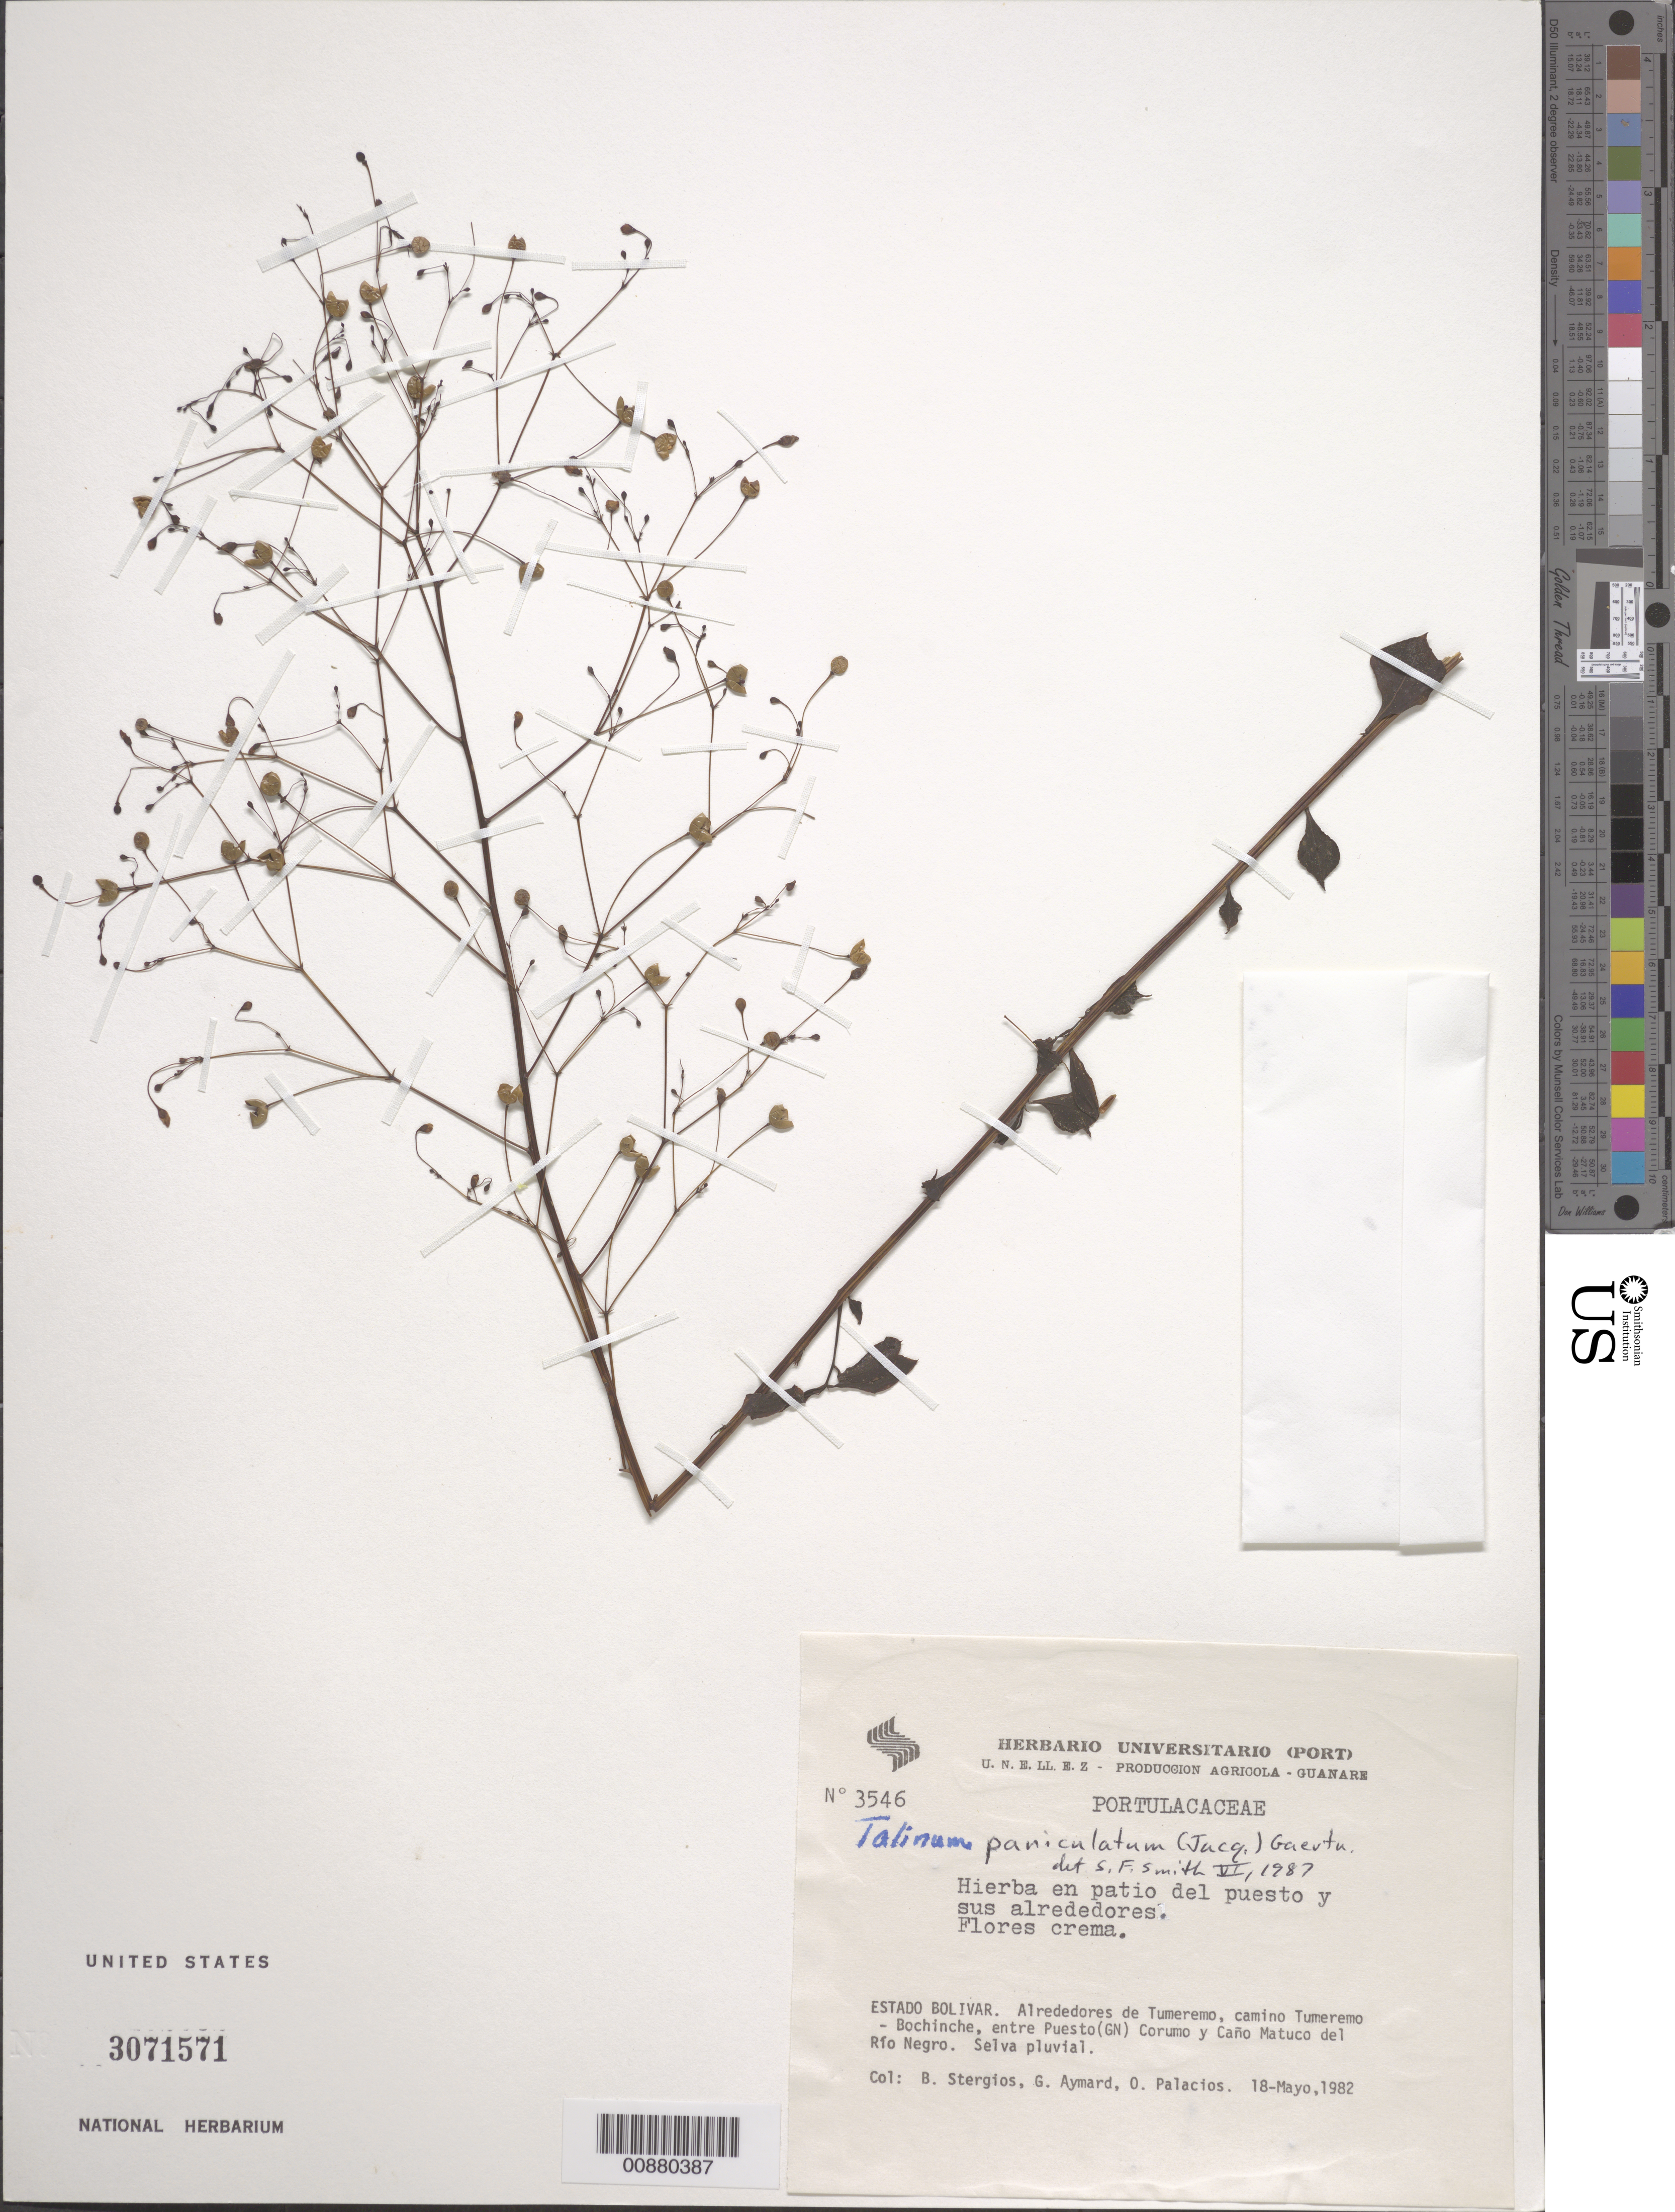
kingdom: Plantae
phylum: Tracheophyta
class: Magnoliopsida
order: Caryophyllales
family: Talinaceae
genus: Talinum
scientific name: Talinum paniculatum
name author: (Jacq.) Gaertn.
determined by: Smith, Stephen F., (US), NMNH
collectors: B. G. Stergios, G. A. Aymard & O. Palacios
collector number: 3546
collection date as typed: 18-May-82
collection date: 1982-05-18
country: Venezuela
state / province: Bolívar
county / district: Sifontes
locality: Tumeremo, camino Tumeremo - Bochinche, entre Puesto (GN) Corumo and Caño Matuco del Rio Negro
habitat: Selva pluvial; en patio del puesto y sus alrededores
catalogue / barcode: US 3071571